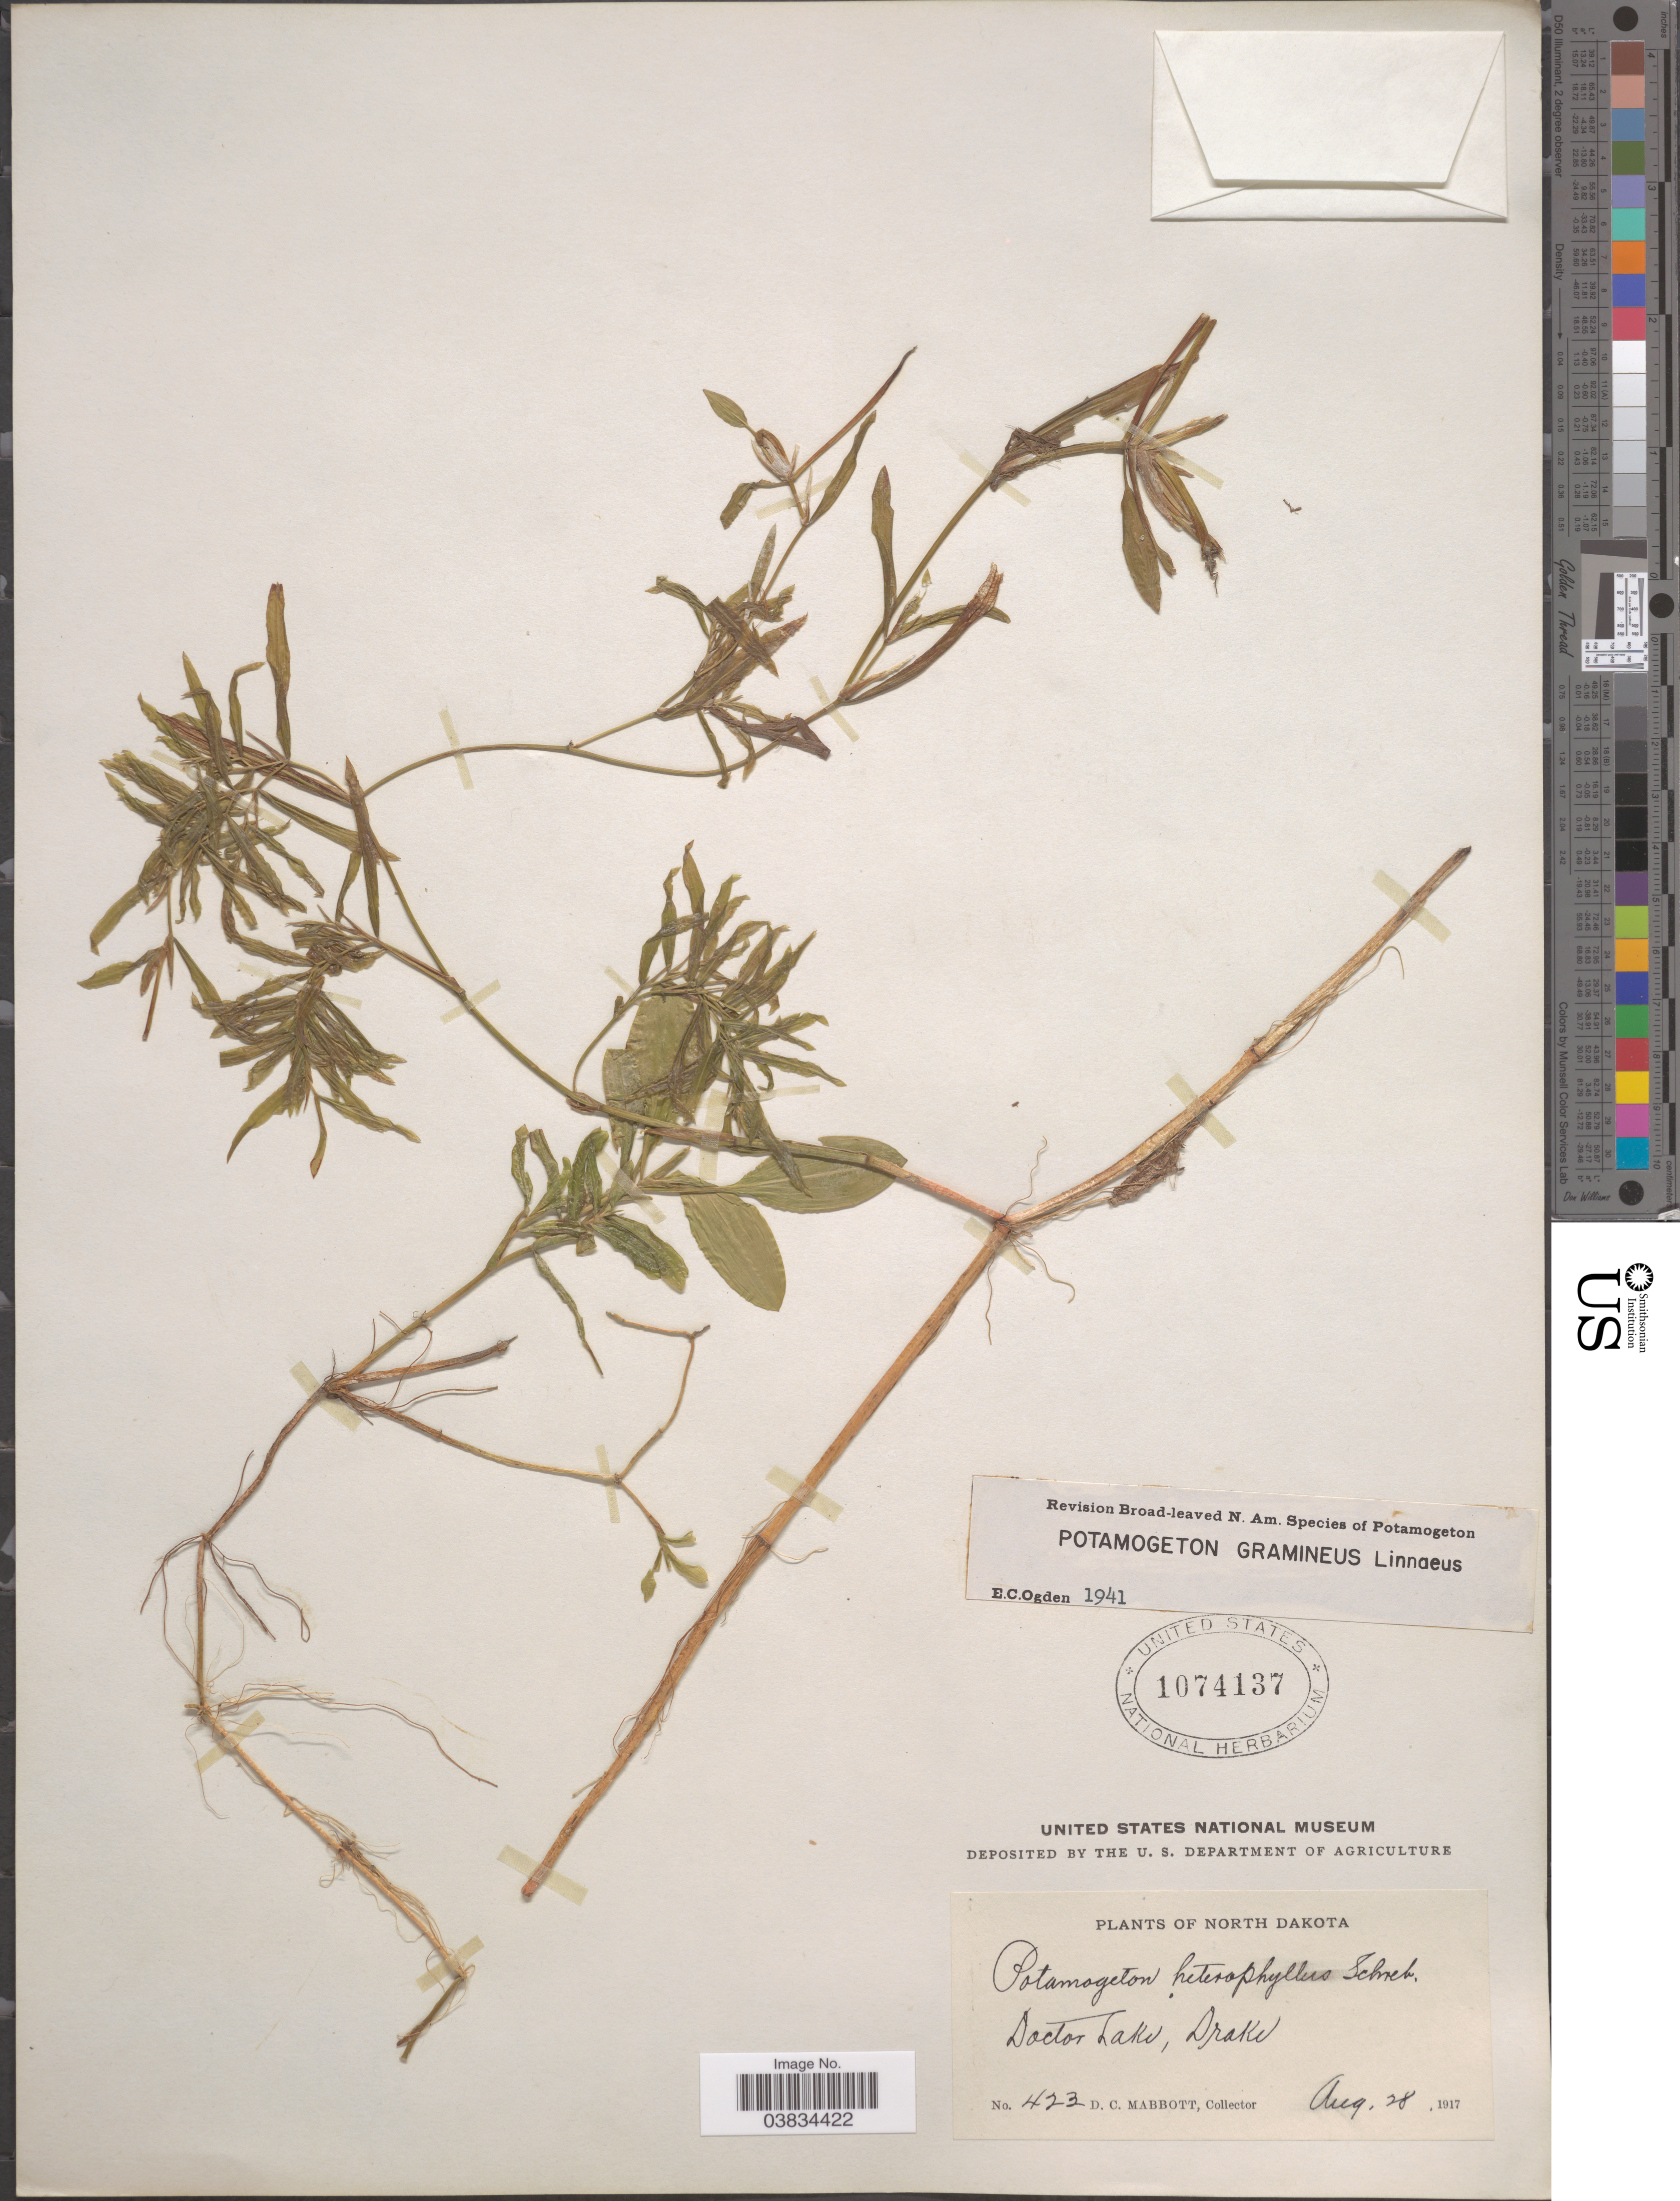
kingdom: Plantae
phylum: Tracheophyta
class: Liliopsida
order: Alismatales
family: Potamogetonaceae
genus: Potamogeton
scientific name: Potamogeton gramineus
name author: L.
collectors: D. Mabbott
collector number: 423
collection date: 1917-08-28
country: United States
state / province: North Dakota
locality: Doctor Lake, Drake.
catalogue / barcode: US 1074137